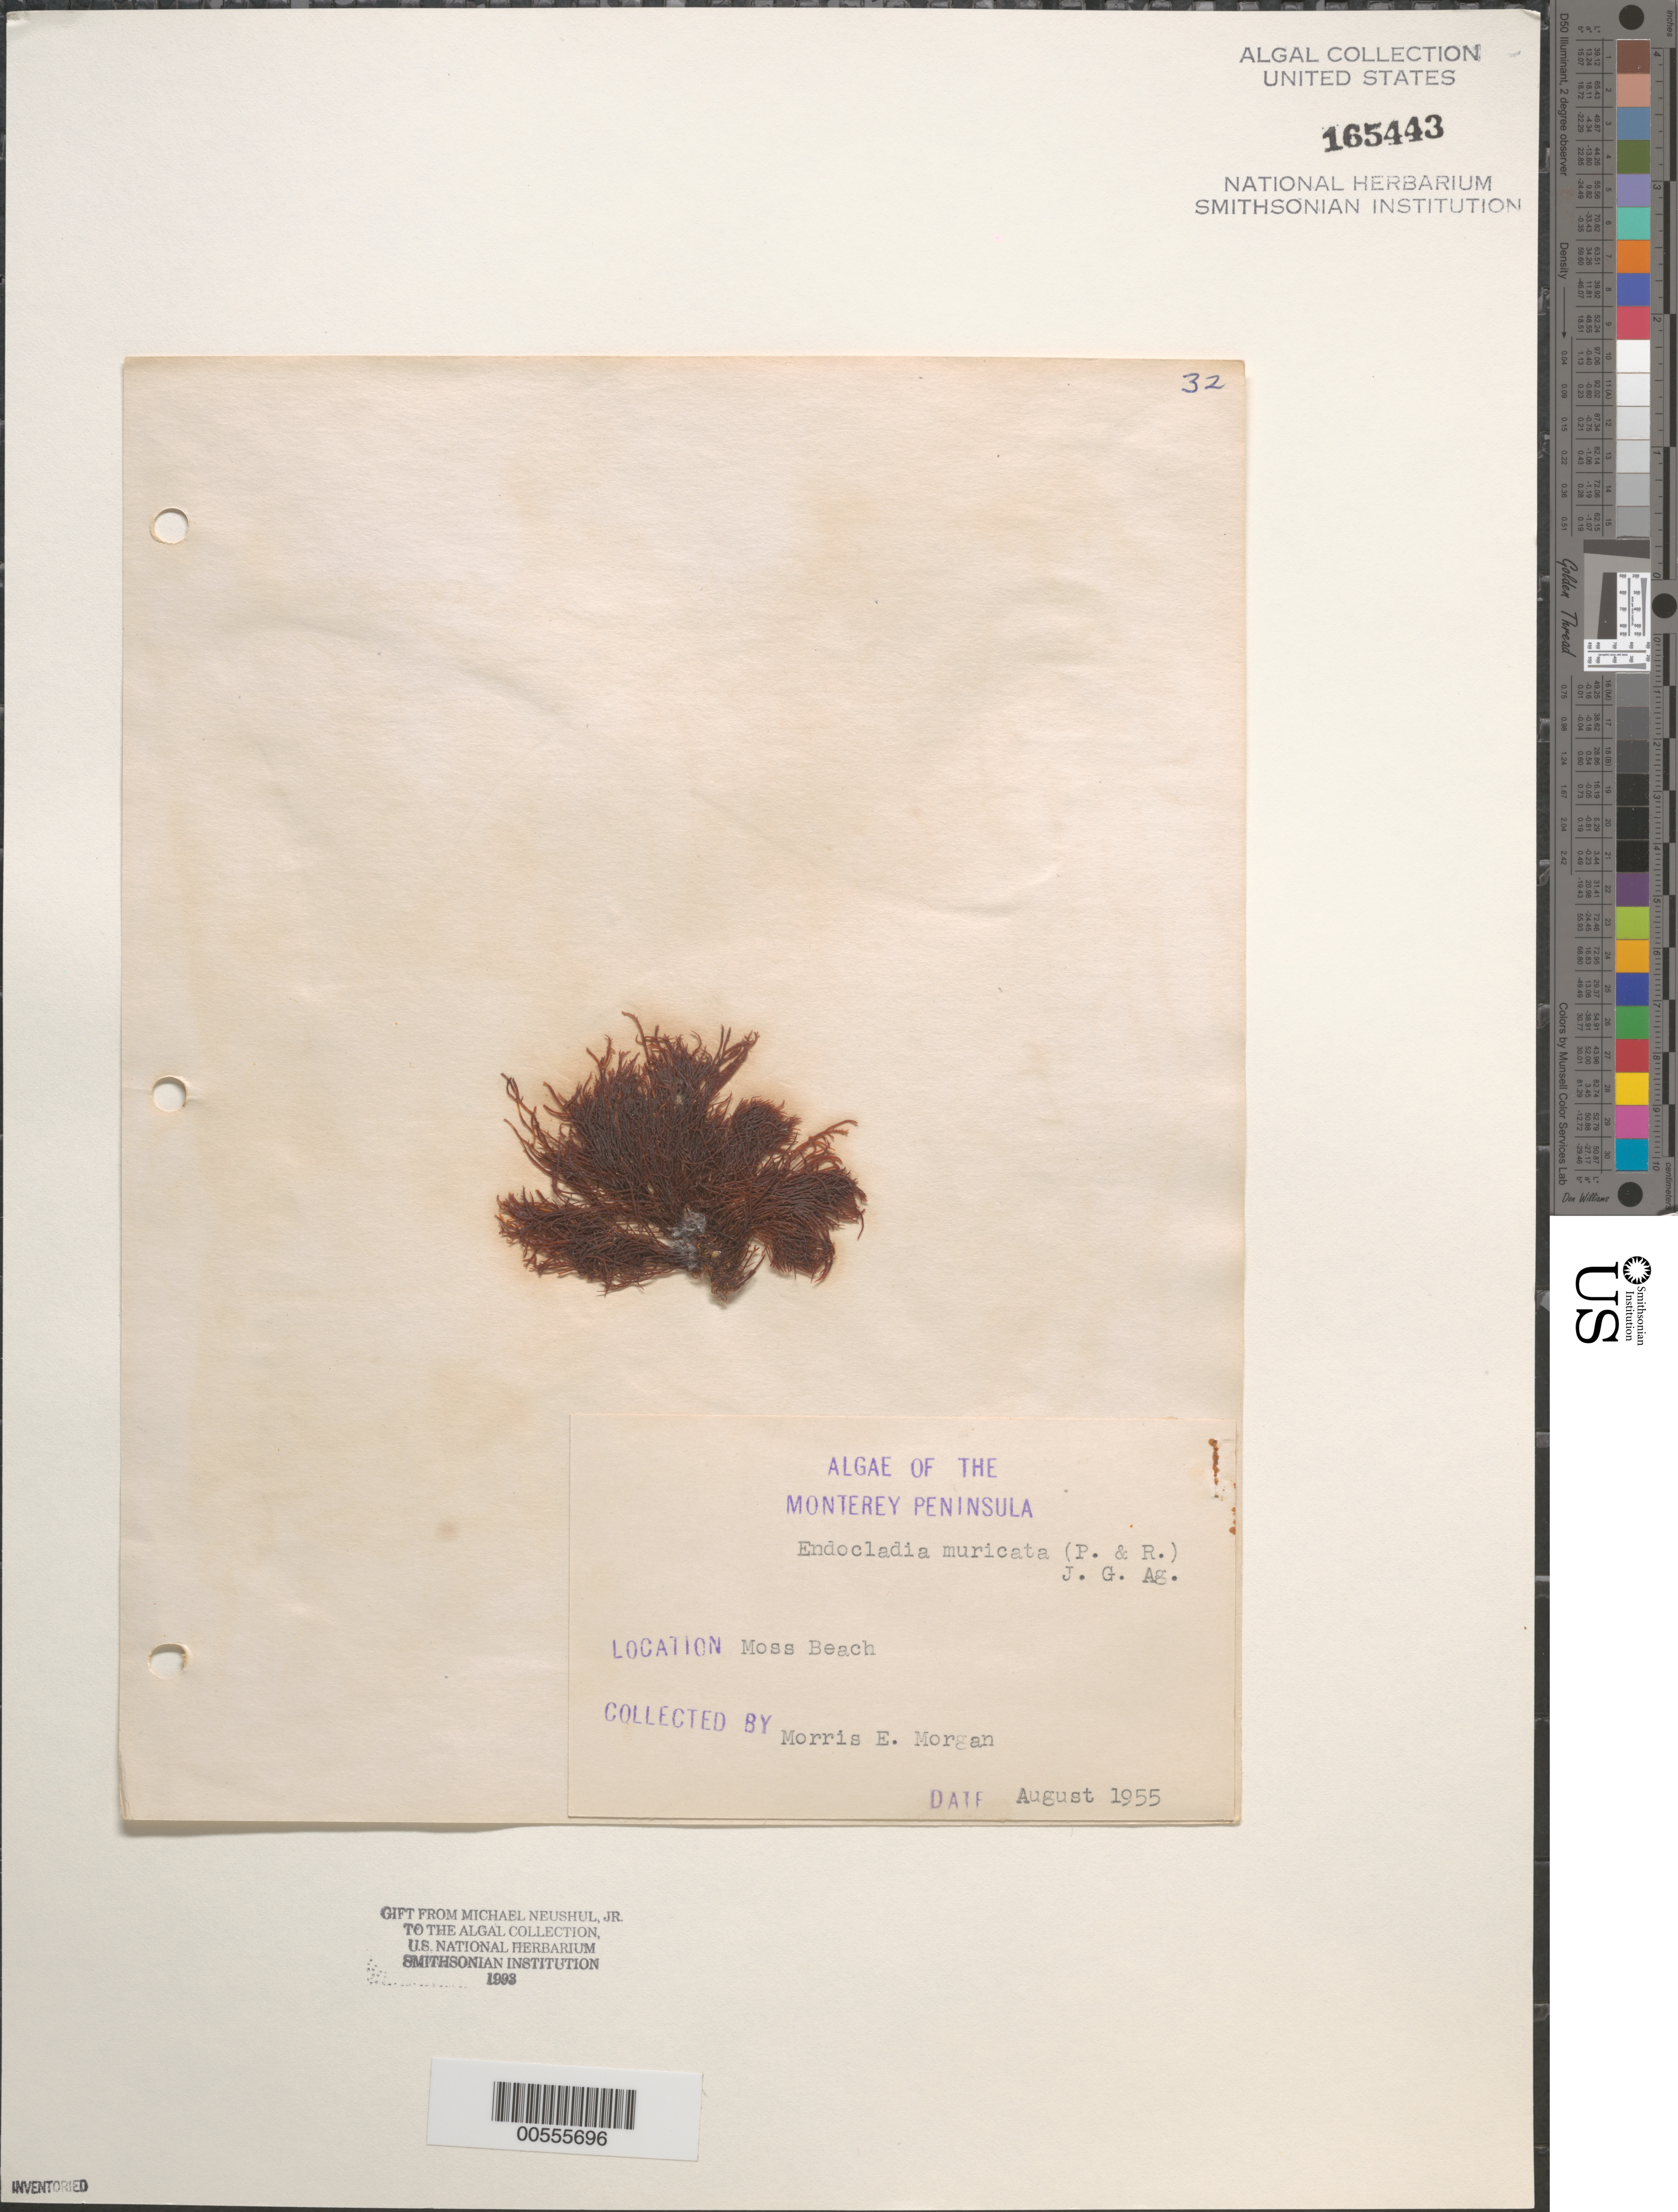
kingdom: Plantae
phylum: Rhodophyta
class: Florideophyceae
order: Gigartinales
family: Endocladiaceae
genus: Endocladia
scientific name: Endocladia muricata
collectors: M. Morgan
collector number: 32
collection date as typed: Aug 1955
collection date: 1955-08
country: United States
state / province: California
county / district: Monterey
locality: Moss Beach, Monterey Peninsula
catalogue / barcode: US 165443